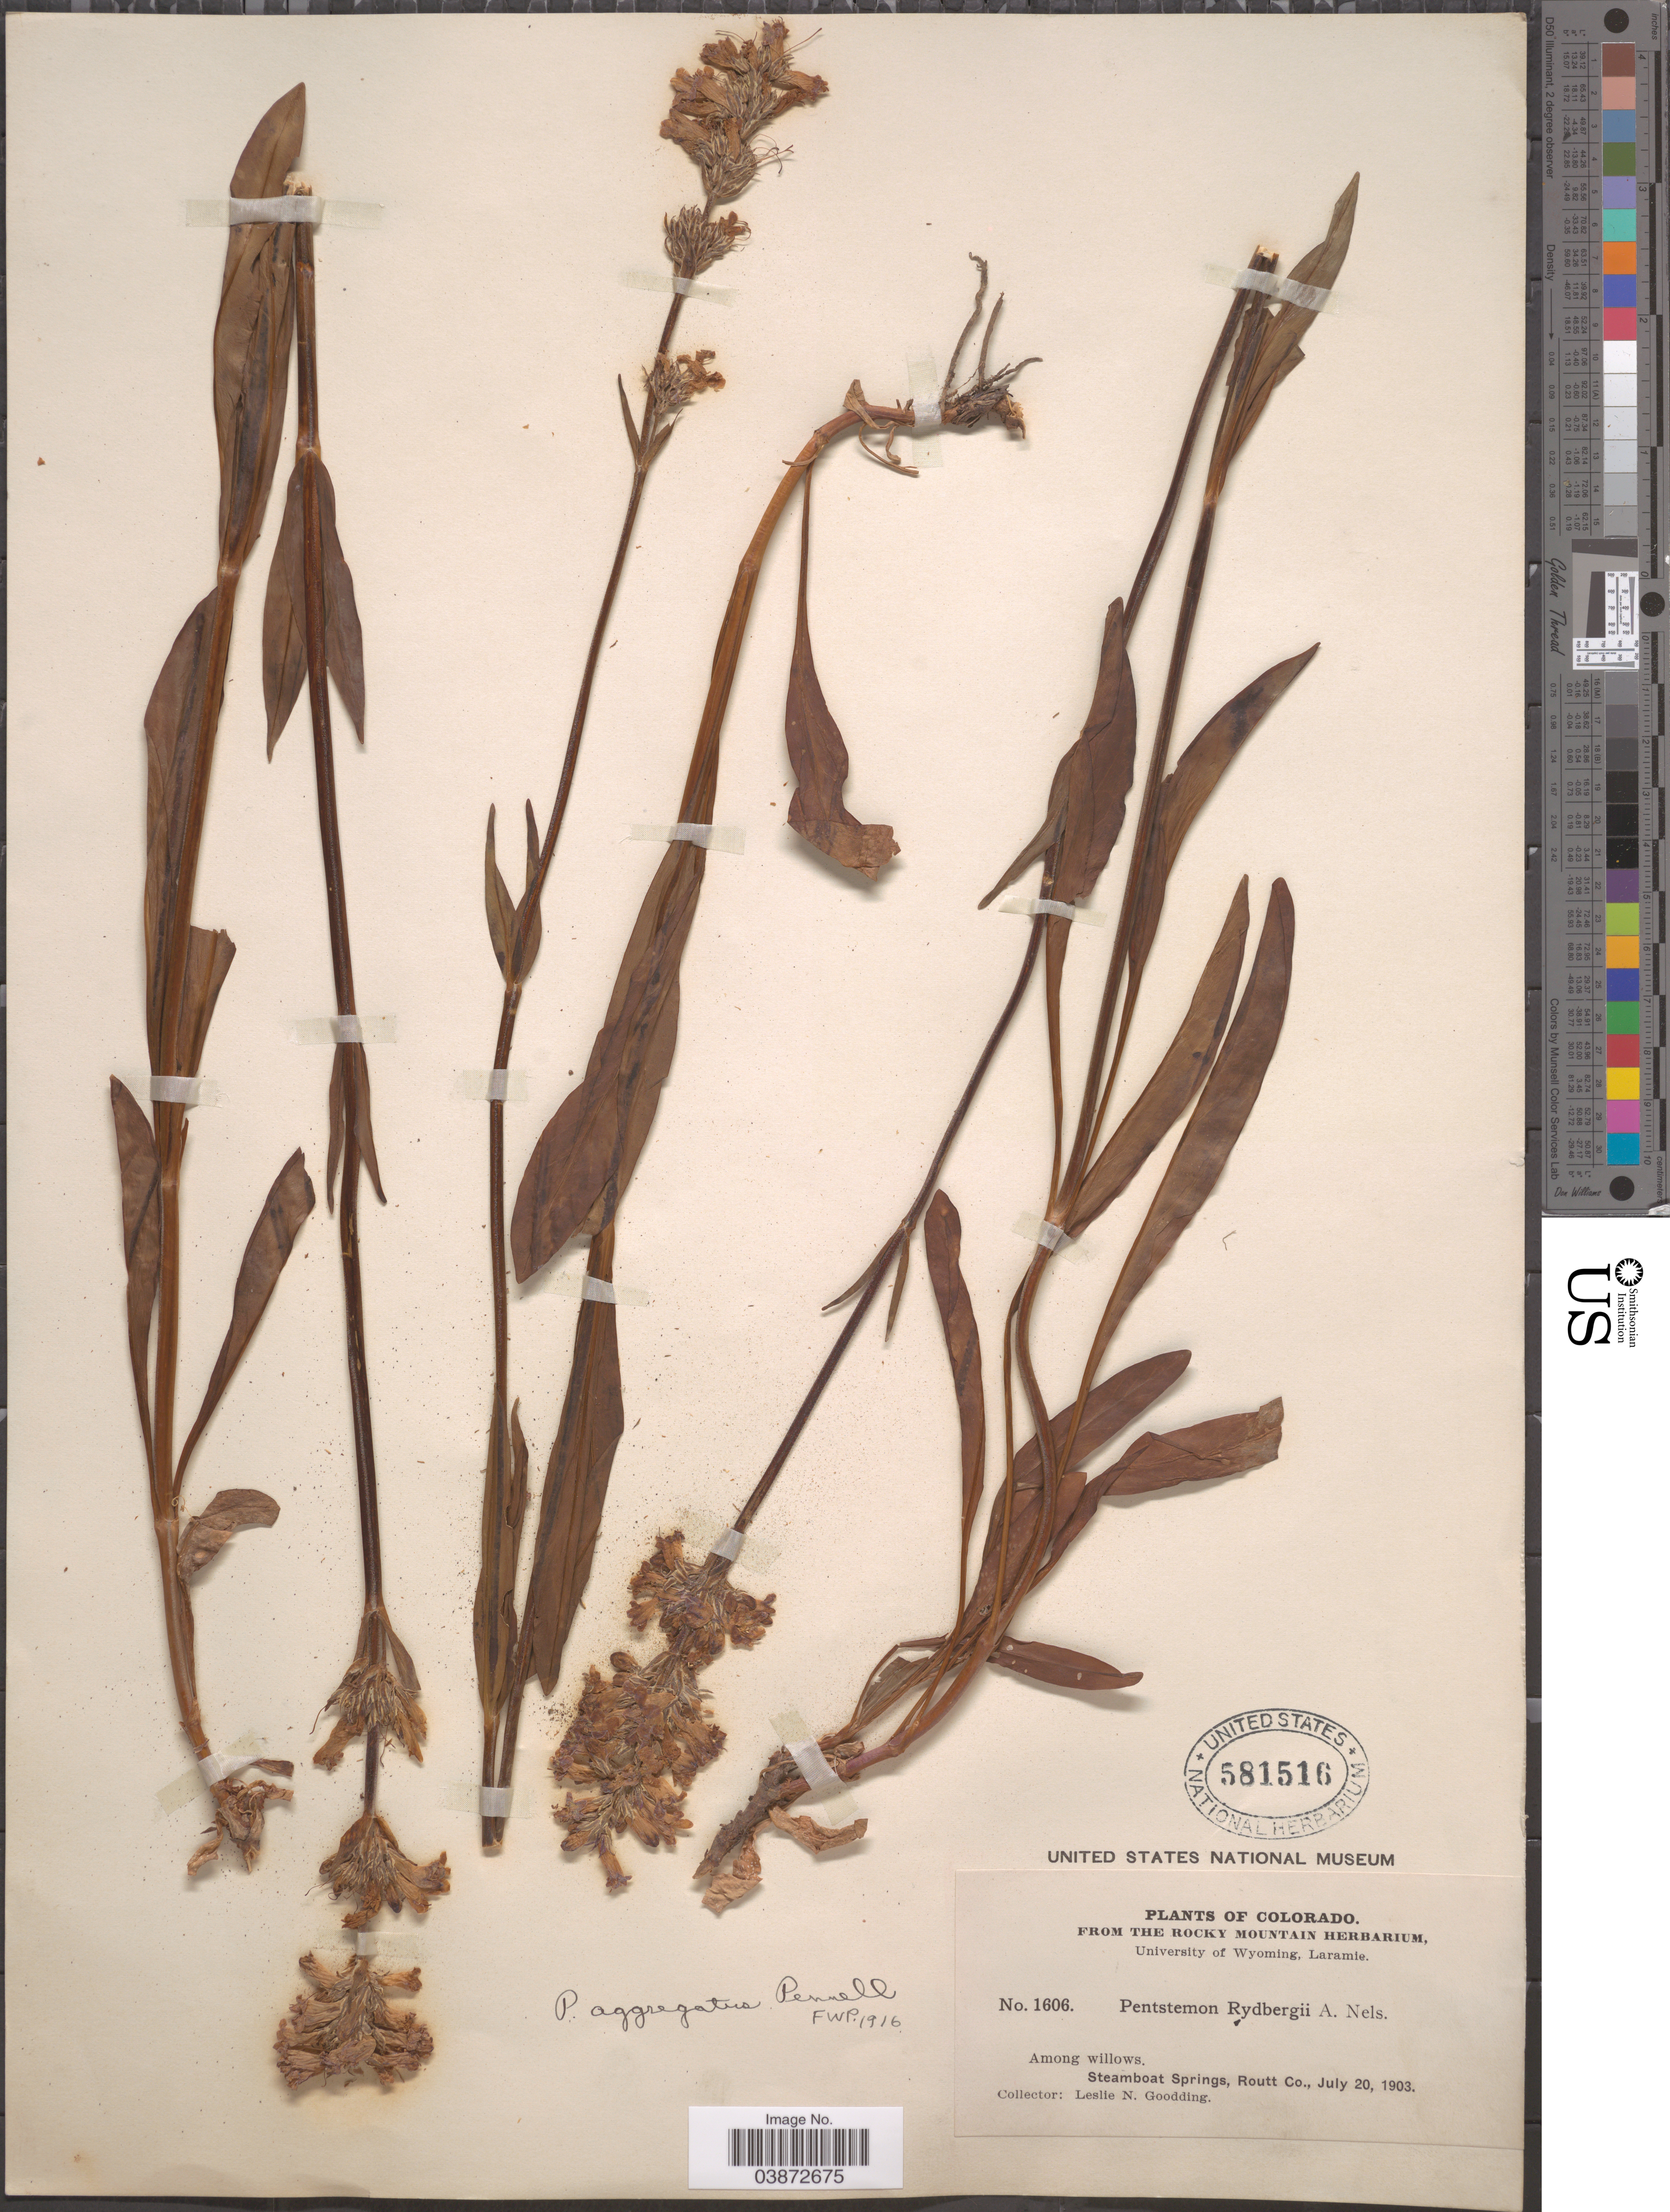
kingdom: Plantae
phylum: Tracheophyta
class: Magnoliopsida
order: Lamiales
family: Plantaginaceae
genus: Penstemon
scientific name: Penstemon aggregatus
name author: Pennell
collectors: L. N. Goodding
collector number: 1606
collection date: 1903-07-20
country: United States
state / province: Colorado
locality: Steamboat Springs, Routt Co.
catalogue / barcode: US 581516